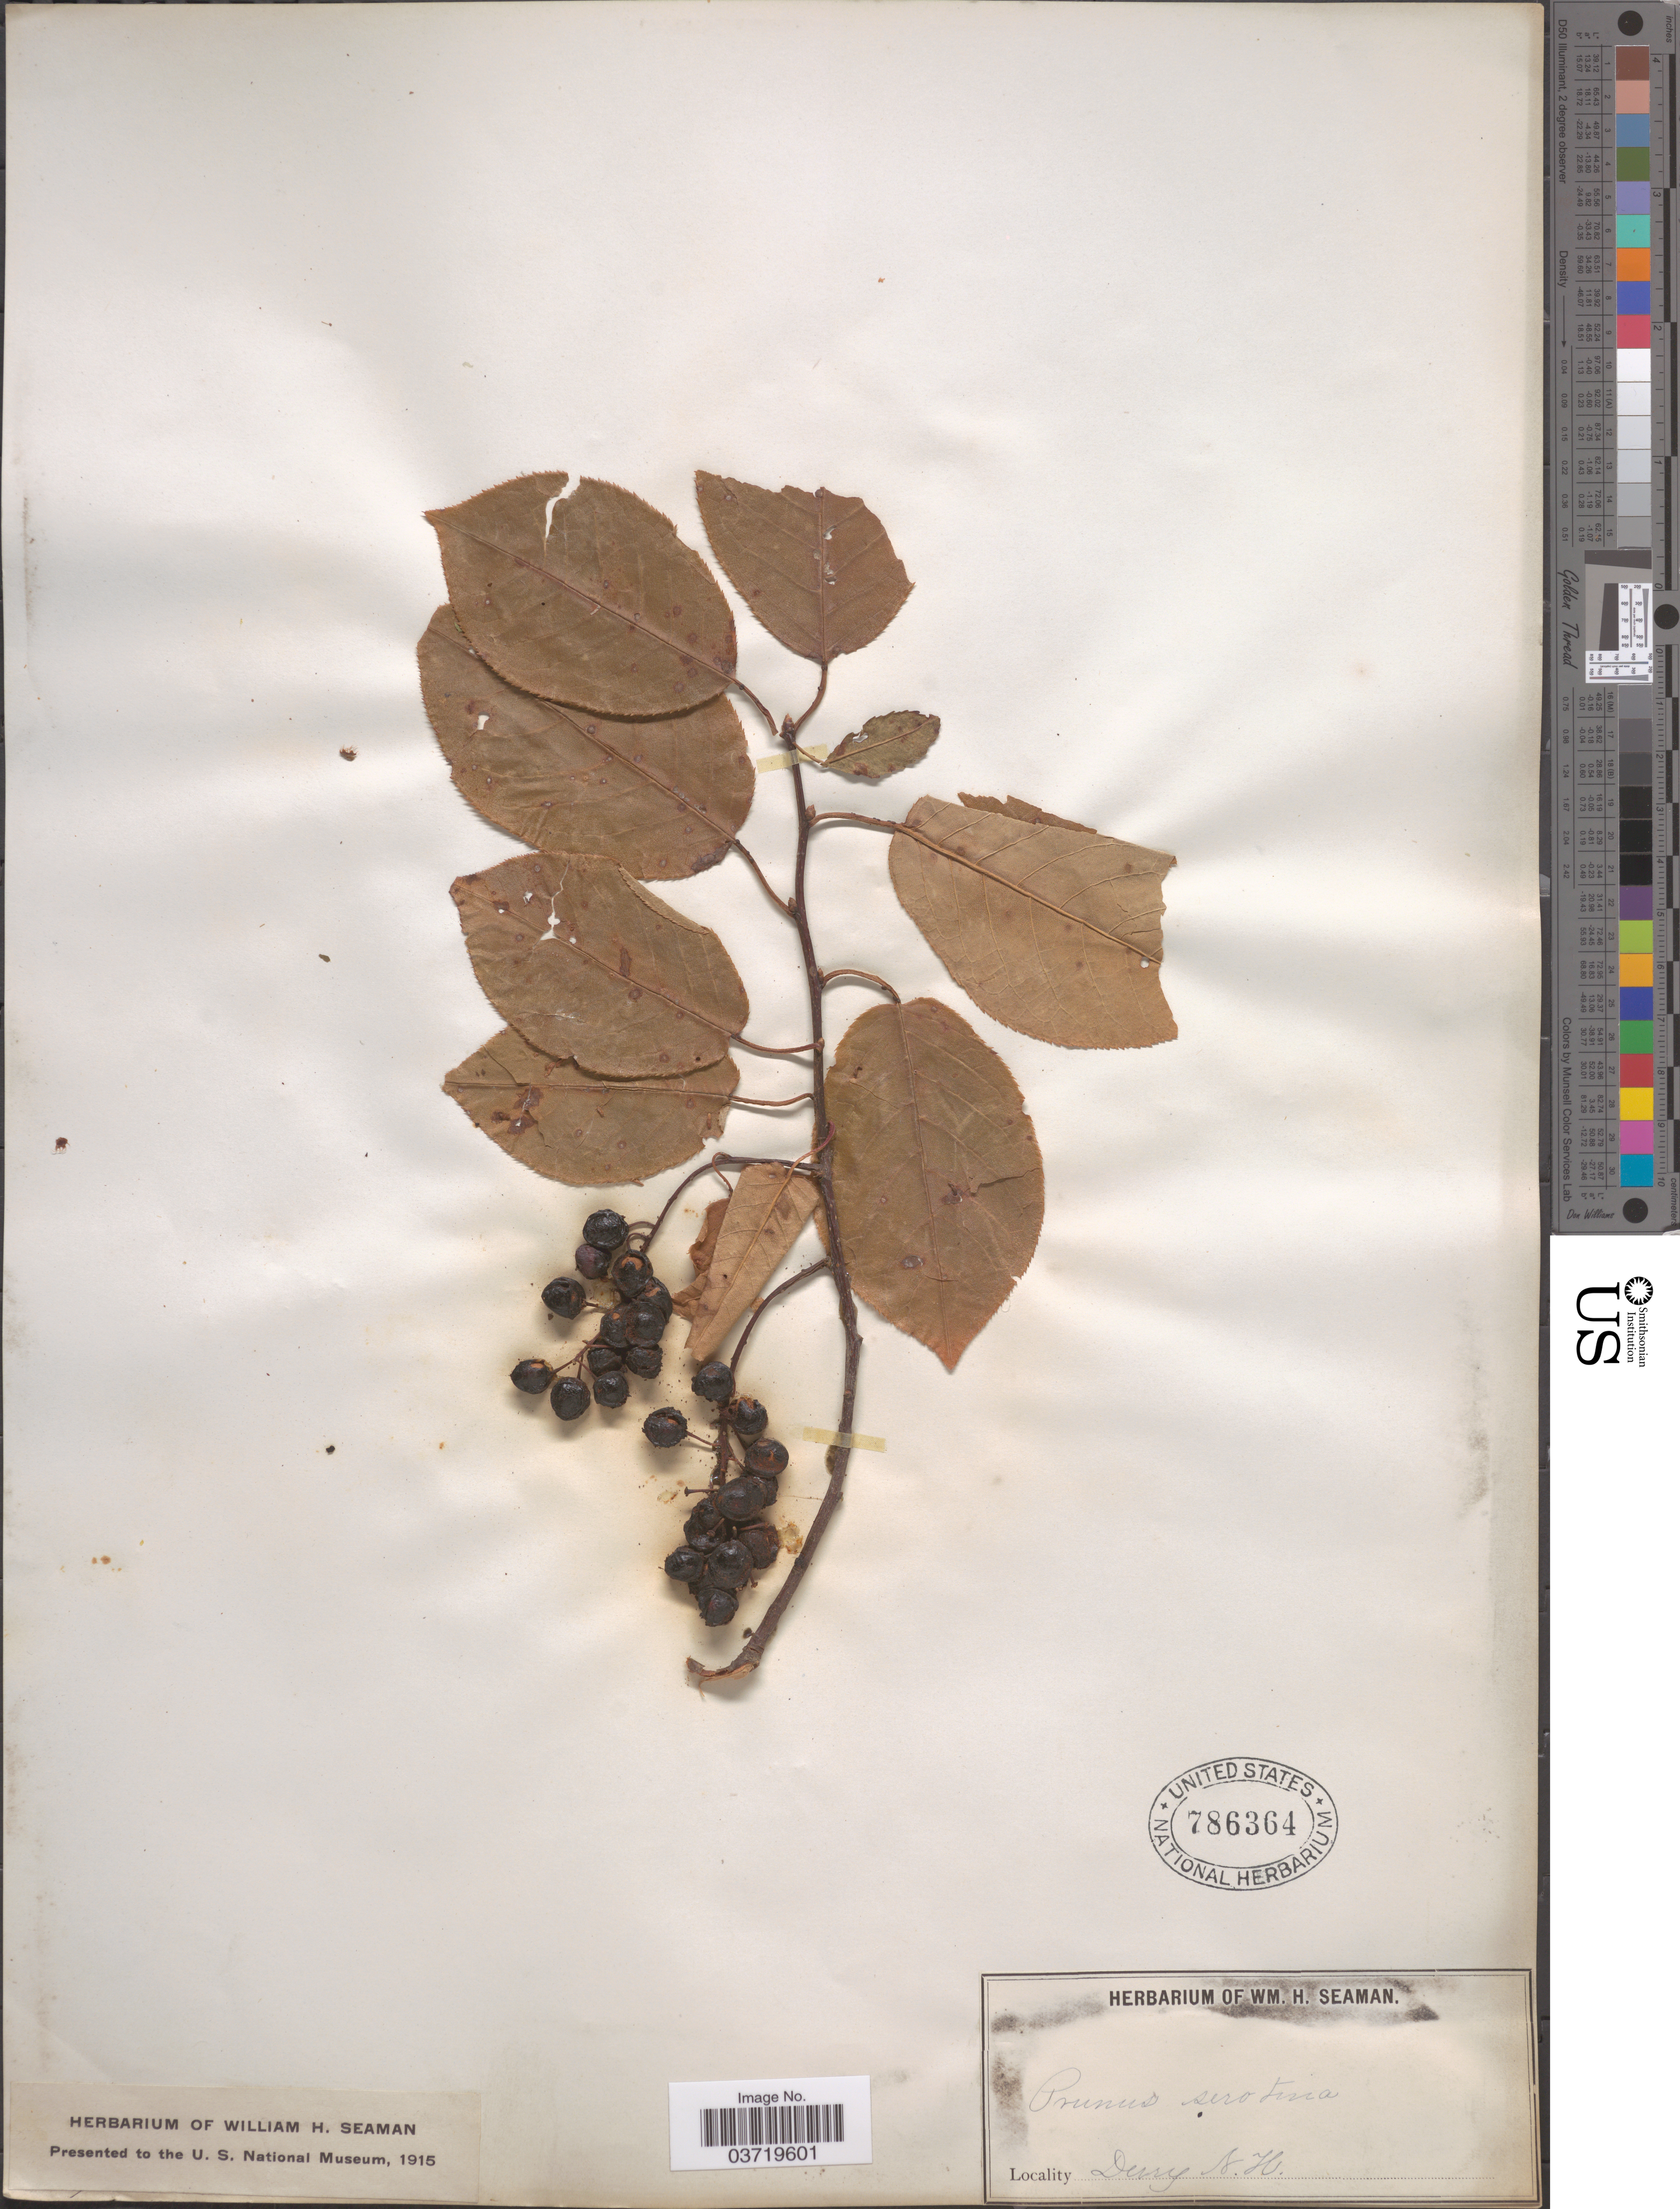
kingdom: Plantae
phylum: Tracheophyta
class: Magnoliopsida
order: Rosales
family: Rosaceae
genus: Prunus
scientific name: Prunus serotina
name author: Ehrh.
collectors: Ex herb. W. H. Seaman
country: United States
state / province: New Hampshire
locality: Derry.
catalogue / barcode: US 786364